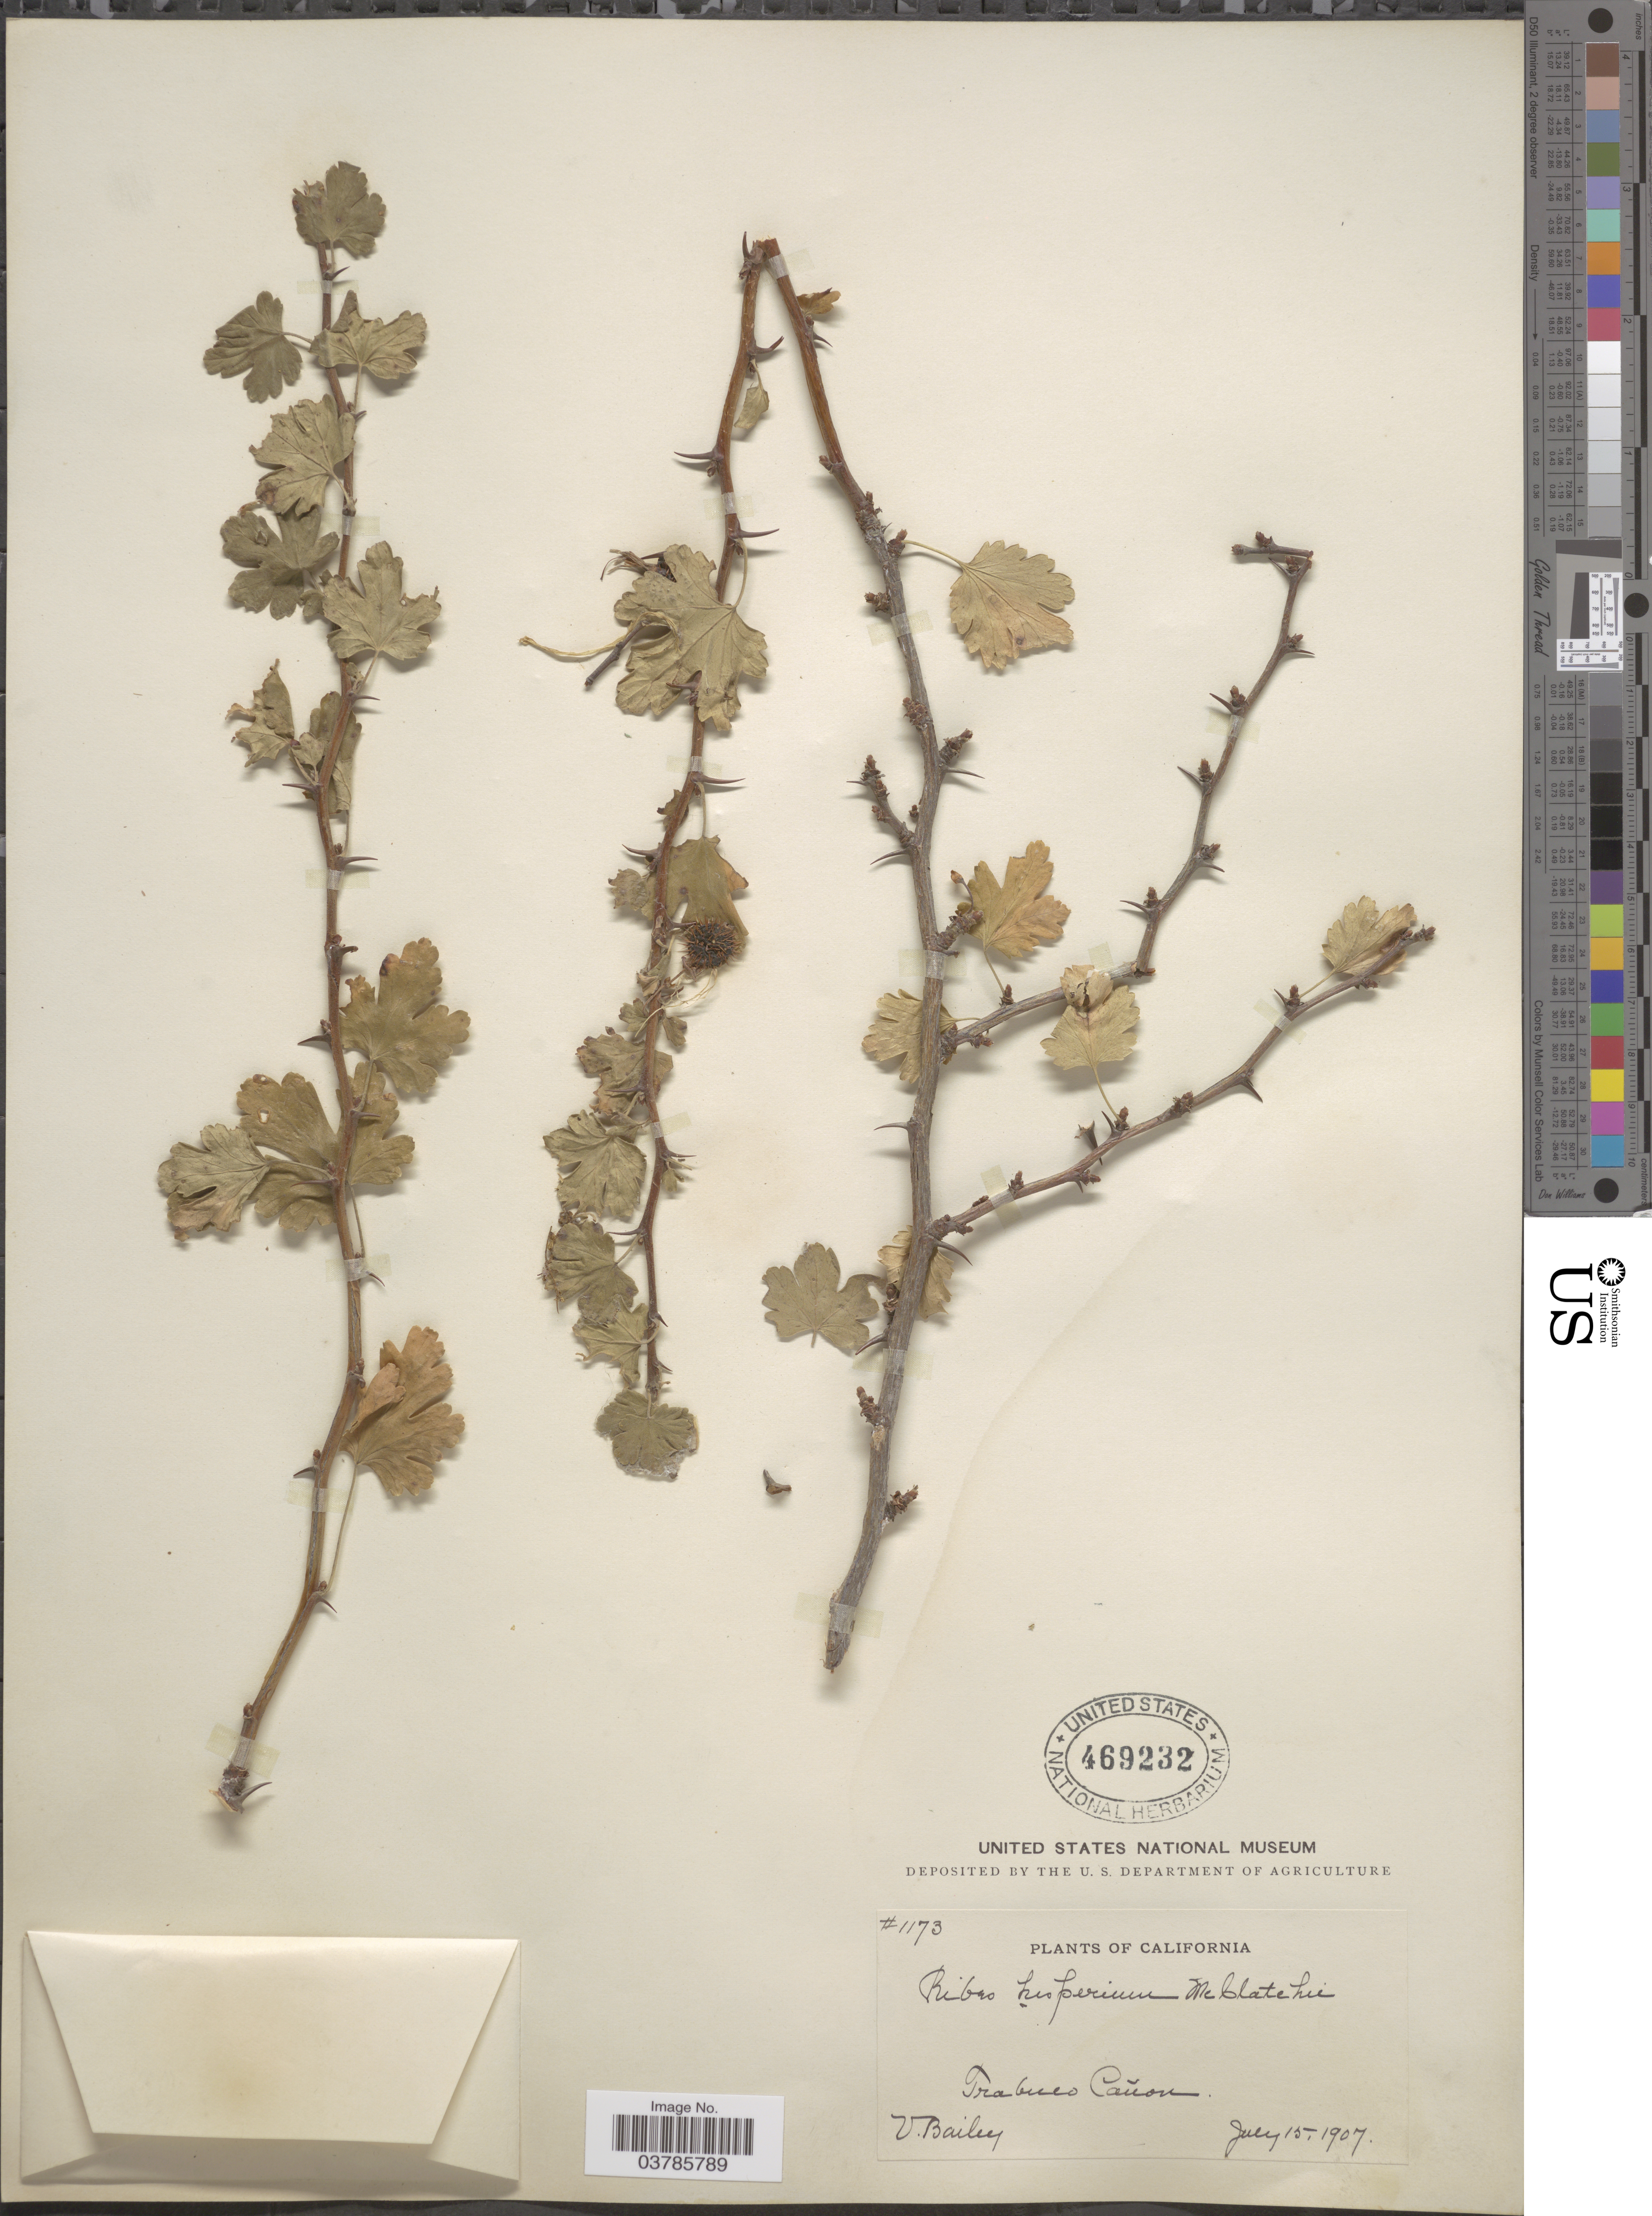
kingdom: Plantae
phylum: Tracheophyta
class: Magnoliopsida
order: Saxifragales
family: Grossulariaceae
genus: Ribes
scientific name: Ribes californicum var. hesperium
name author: (McClatchie) Jeps.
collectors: V. L. Bailey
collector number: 1173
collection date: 1907-07-15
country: United States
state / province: California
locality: Trabuco Cañon.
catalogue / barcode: US 469232